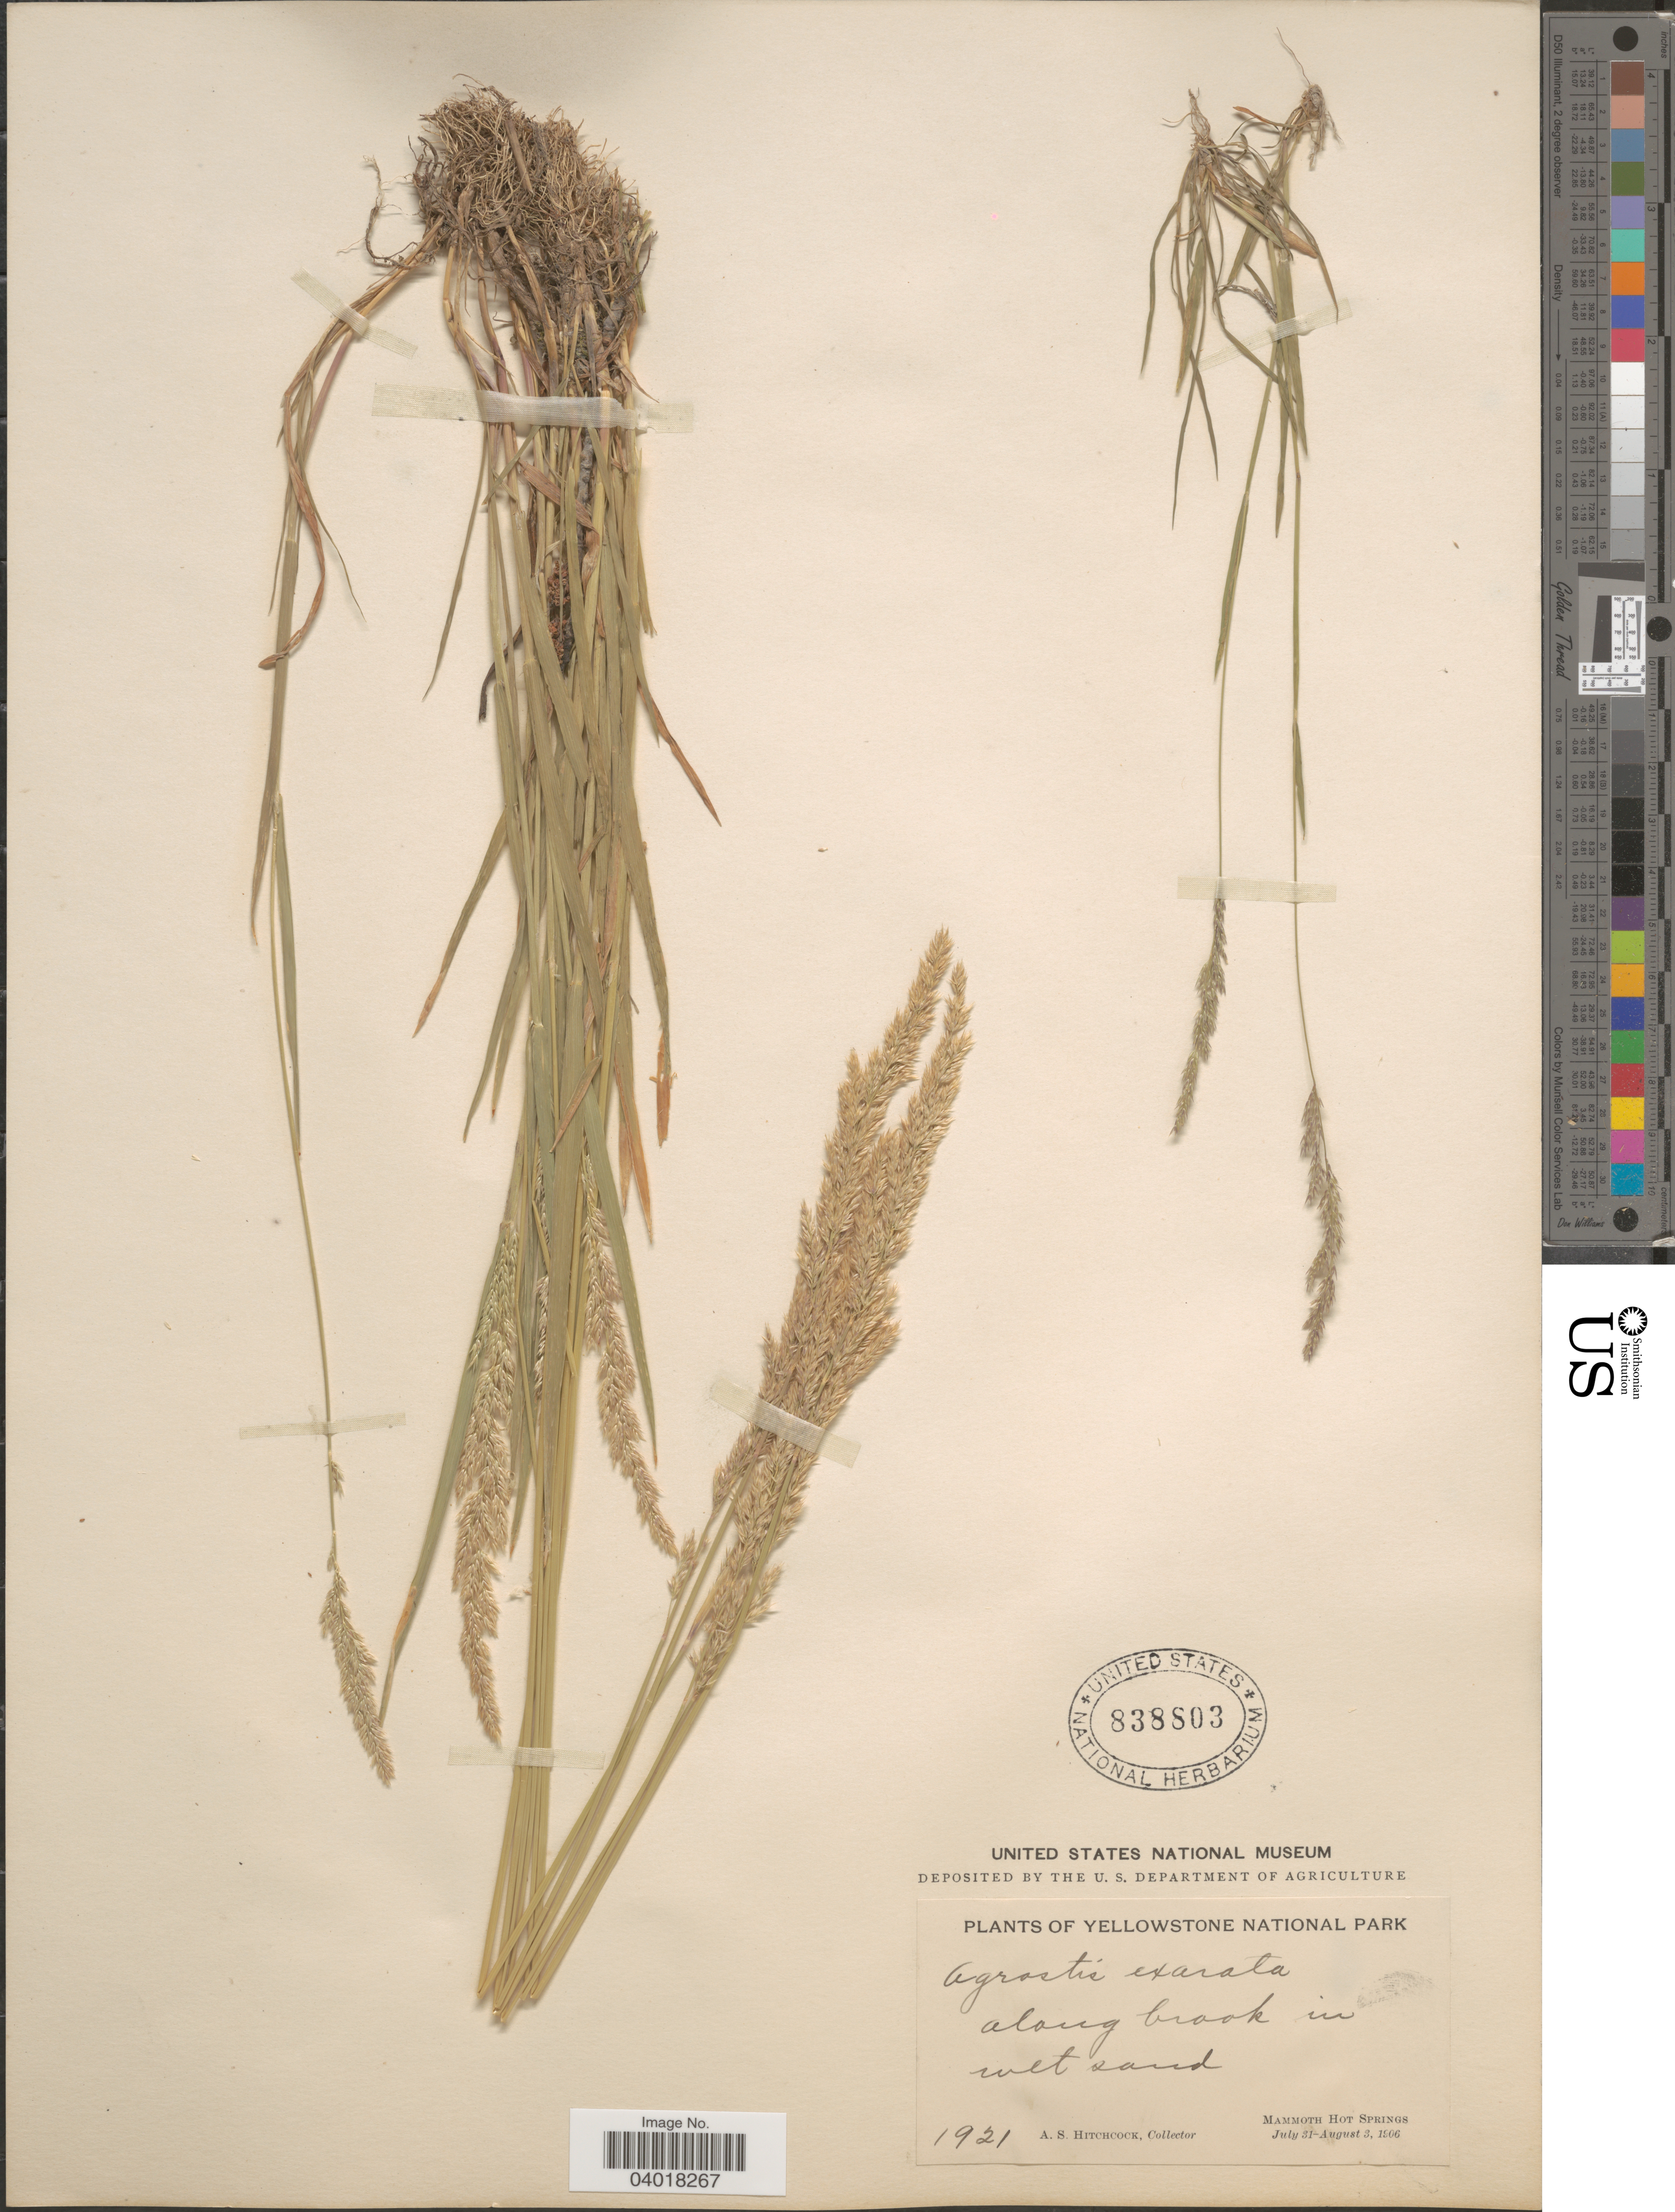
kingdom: Plantae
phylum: Tracheophyta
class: Liliopsida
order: Poales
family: Poaceae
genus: Agrostis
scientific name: Agrostis exarata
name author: Trin.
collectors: A. S. Hitchcock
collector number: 1921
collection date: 1906-07-31/1906-08-03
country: United States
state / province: Wyoming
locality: Yellowstone National Park. Along brook in wet sand. Mammoth Hot Springs.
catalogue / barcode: US 838803